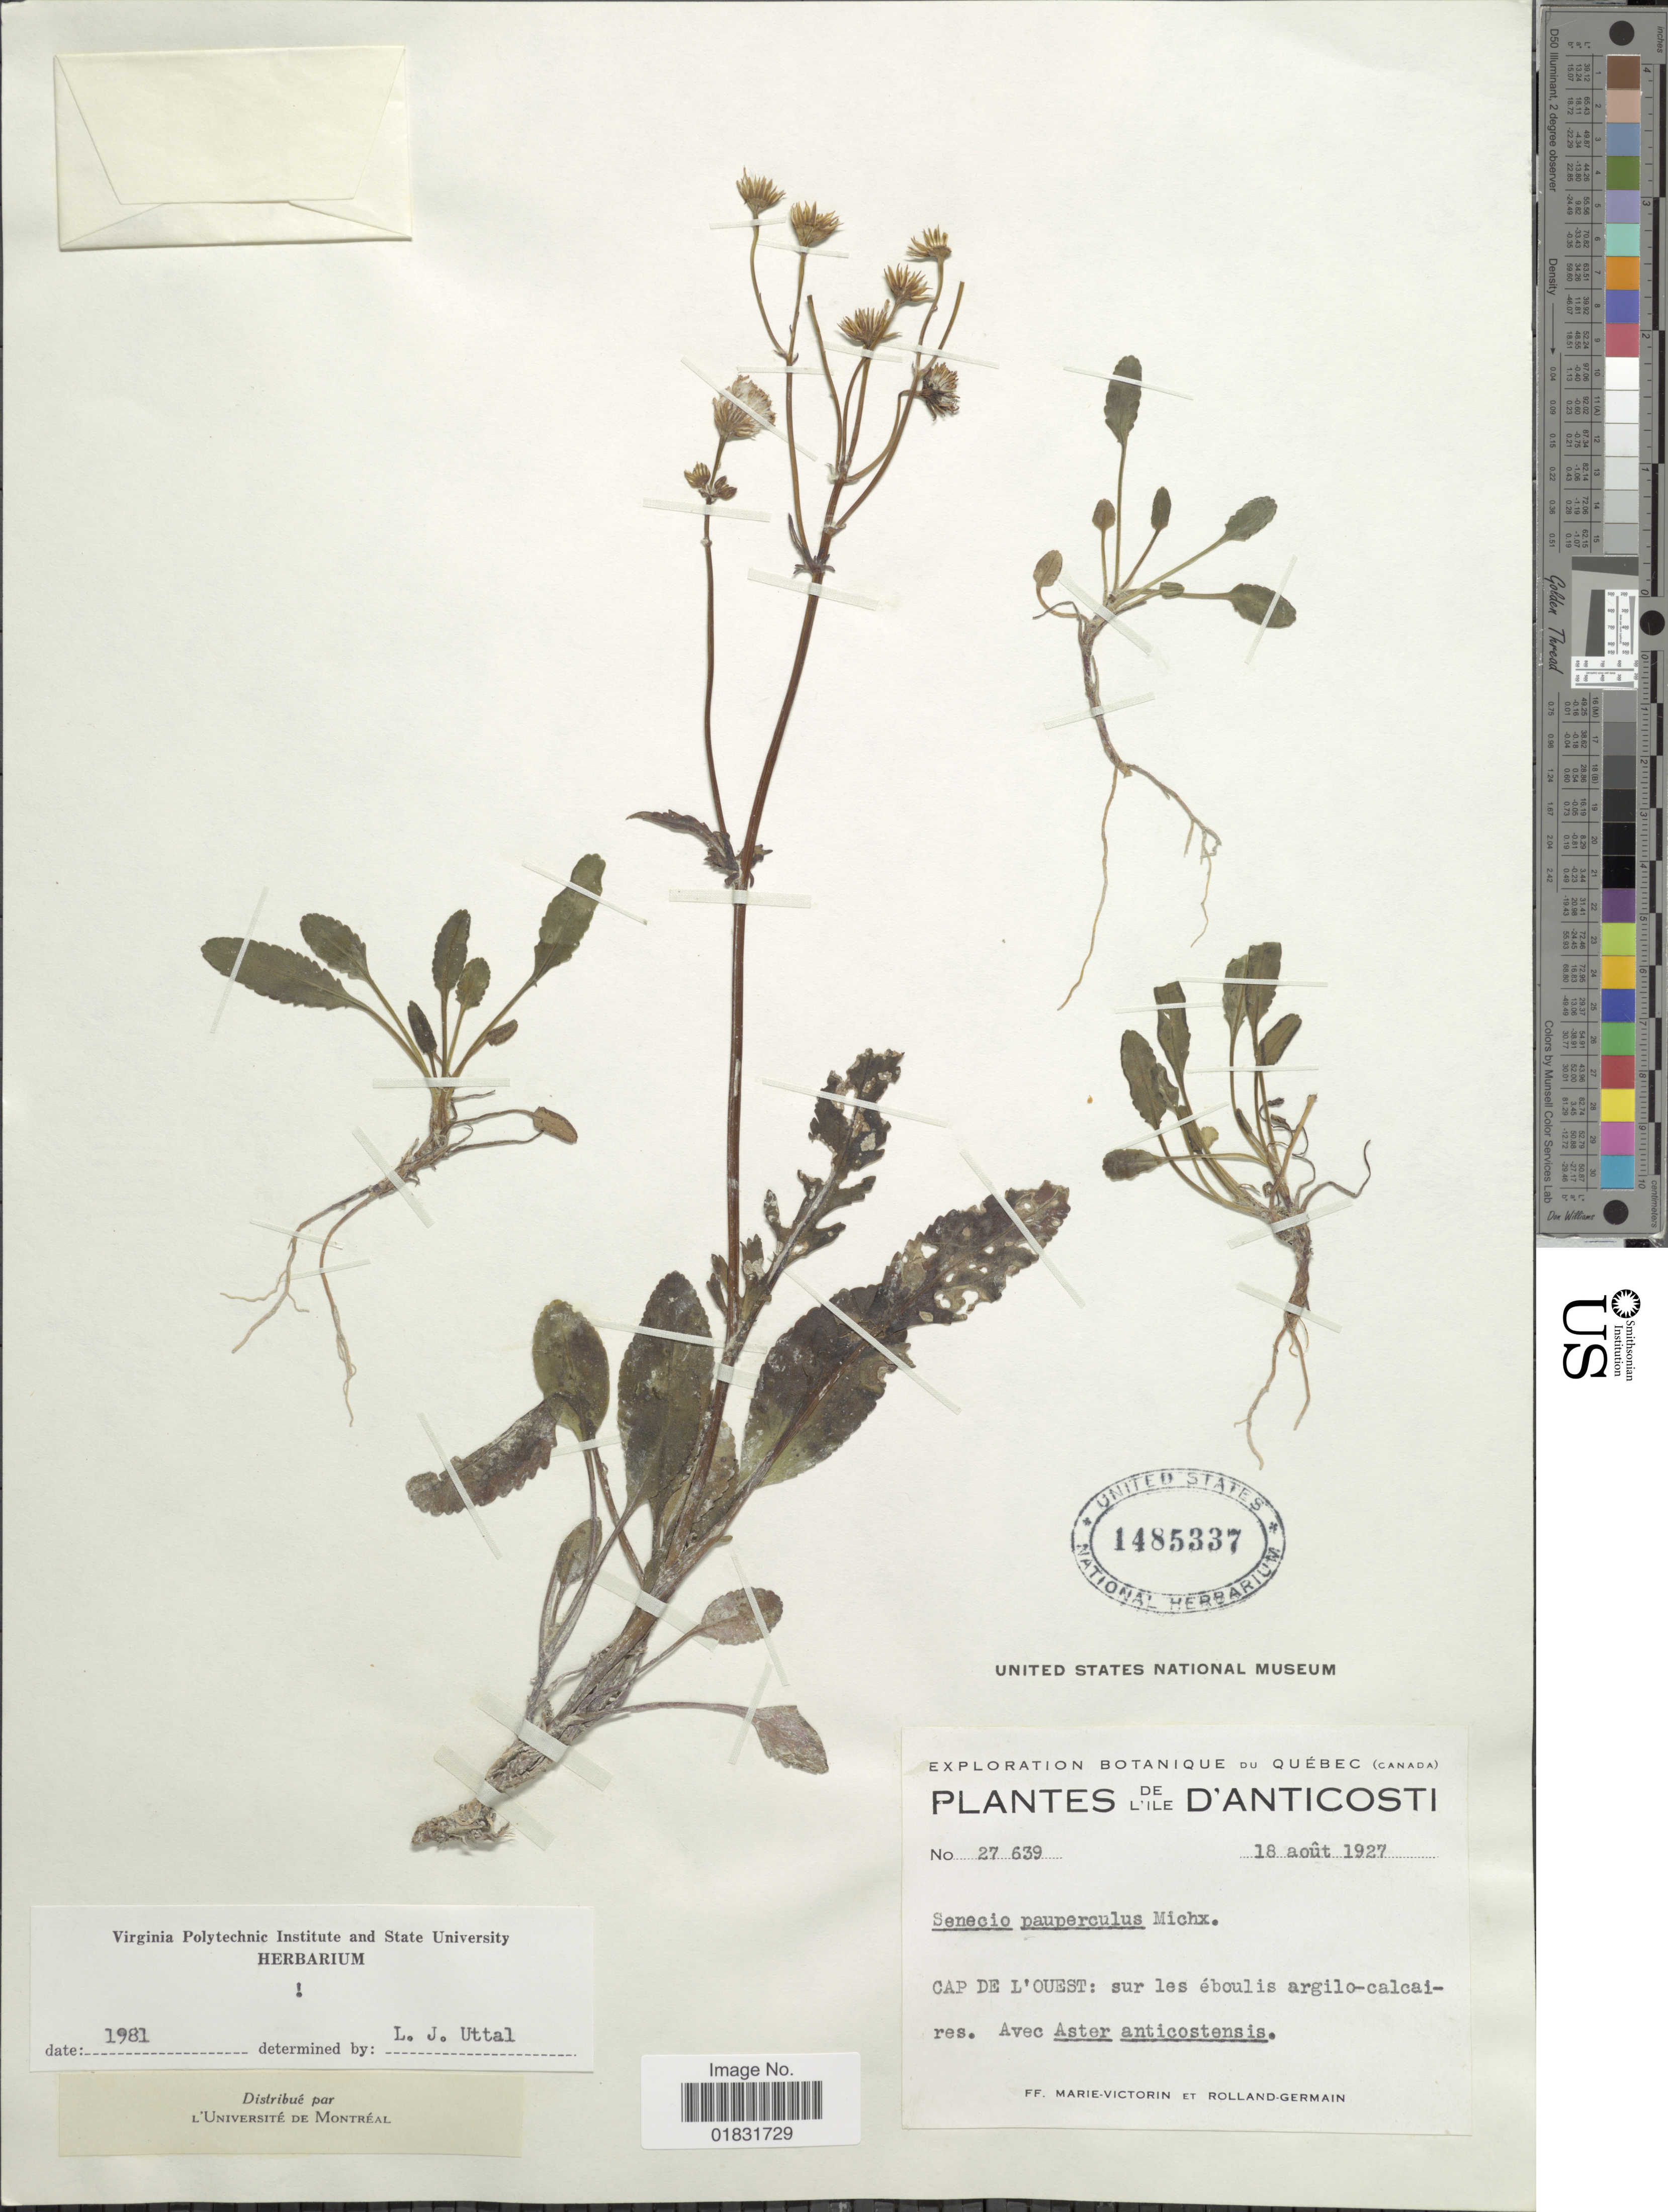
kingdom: Plantae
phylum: Tracheophyta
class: Magnoliopsida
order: Asterales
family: Asteraceae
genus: Packera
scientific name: Packera paupercula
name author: (Michx.) Á. Löve & D. Löve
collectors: F. Marie-Victorin & Rolland-Germain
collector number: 27639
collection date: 1927-08-18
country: Canada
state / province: Quebec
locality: De L'Ile D'Anticosti, Cap de L'Ouest: sur les éboulis argilo-calcaires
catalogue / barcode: US 1485337